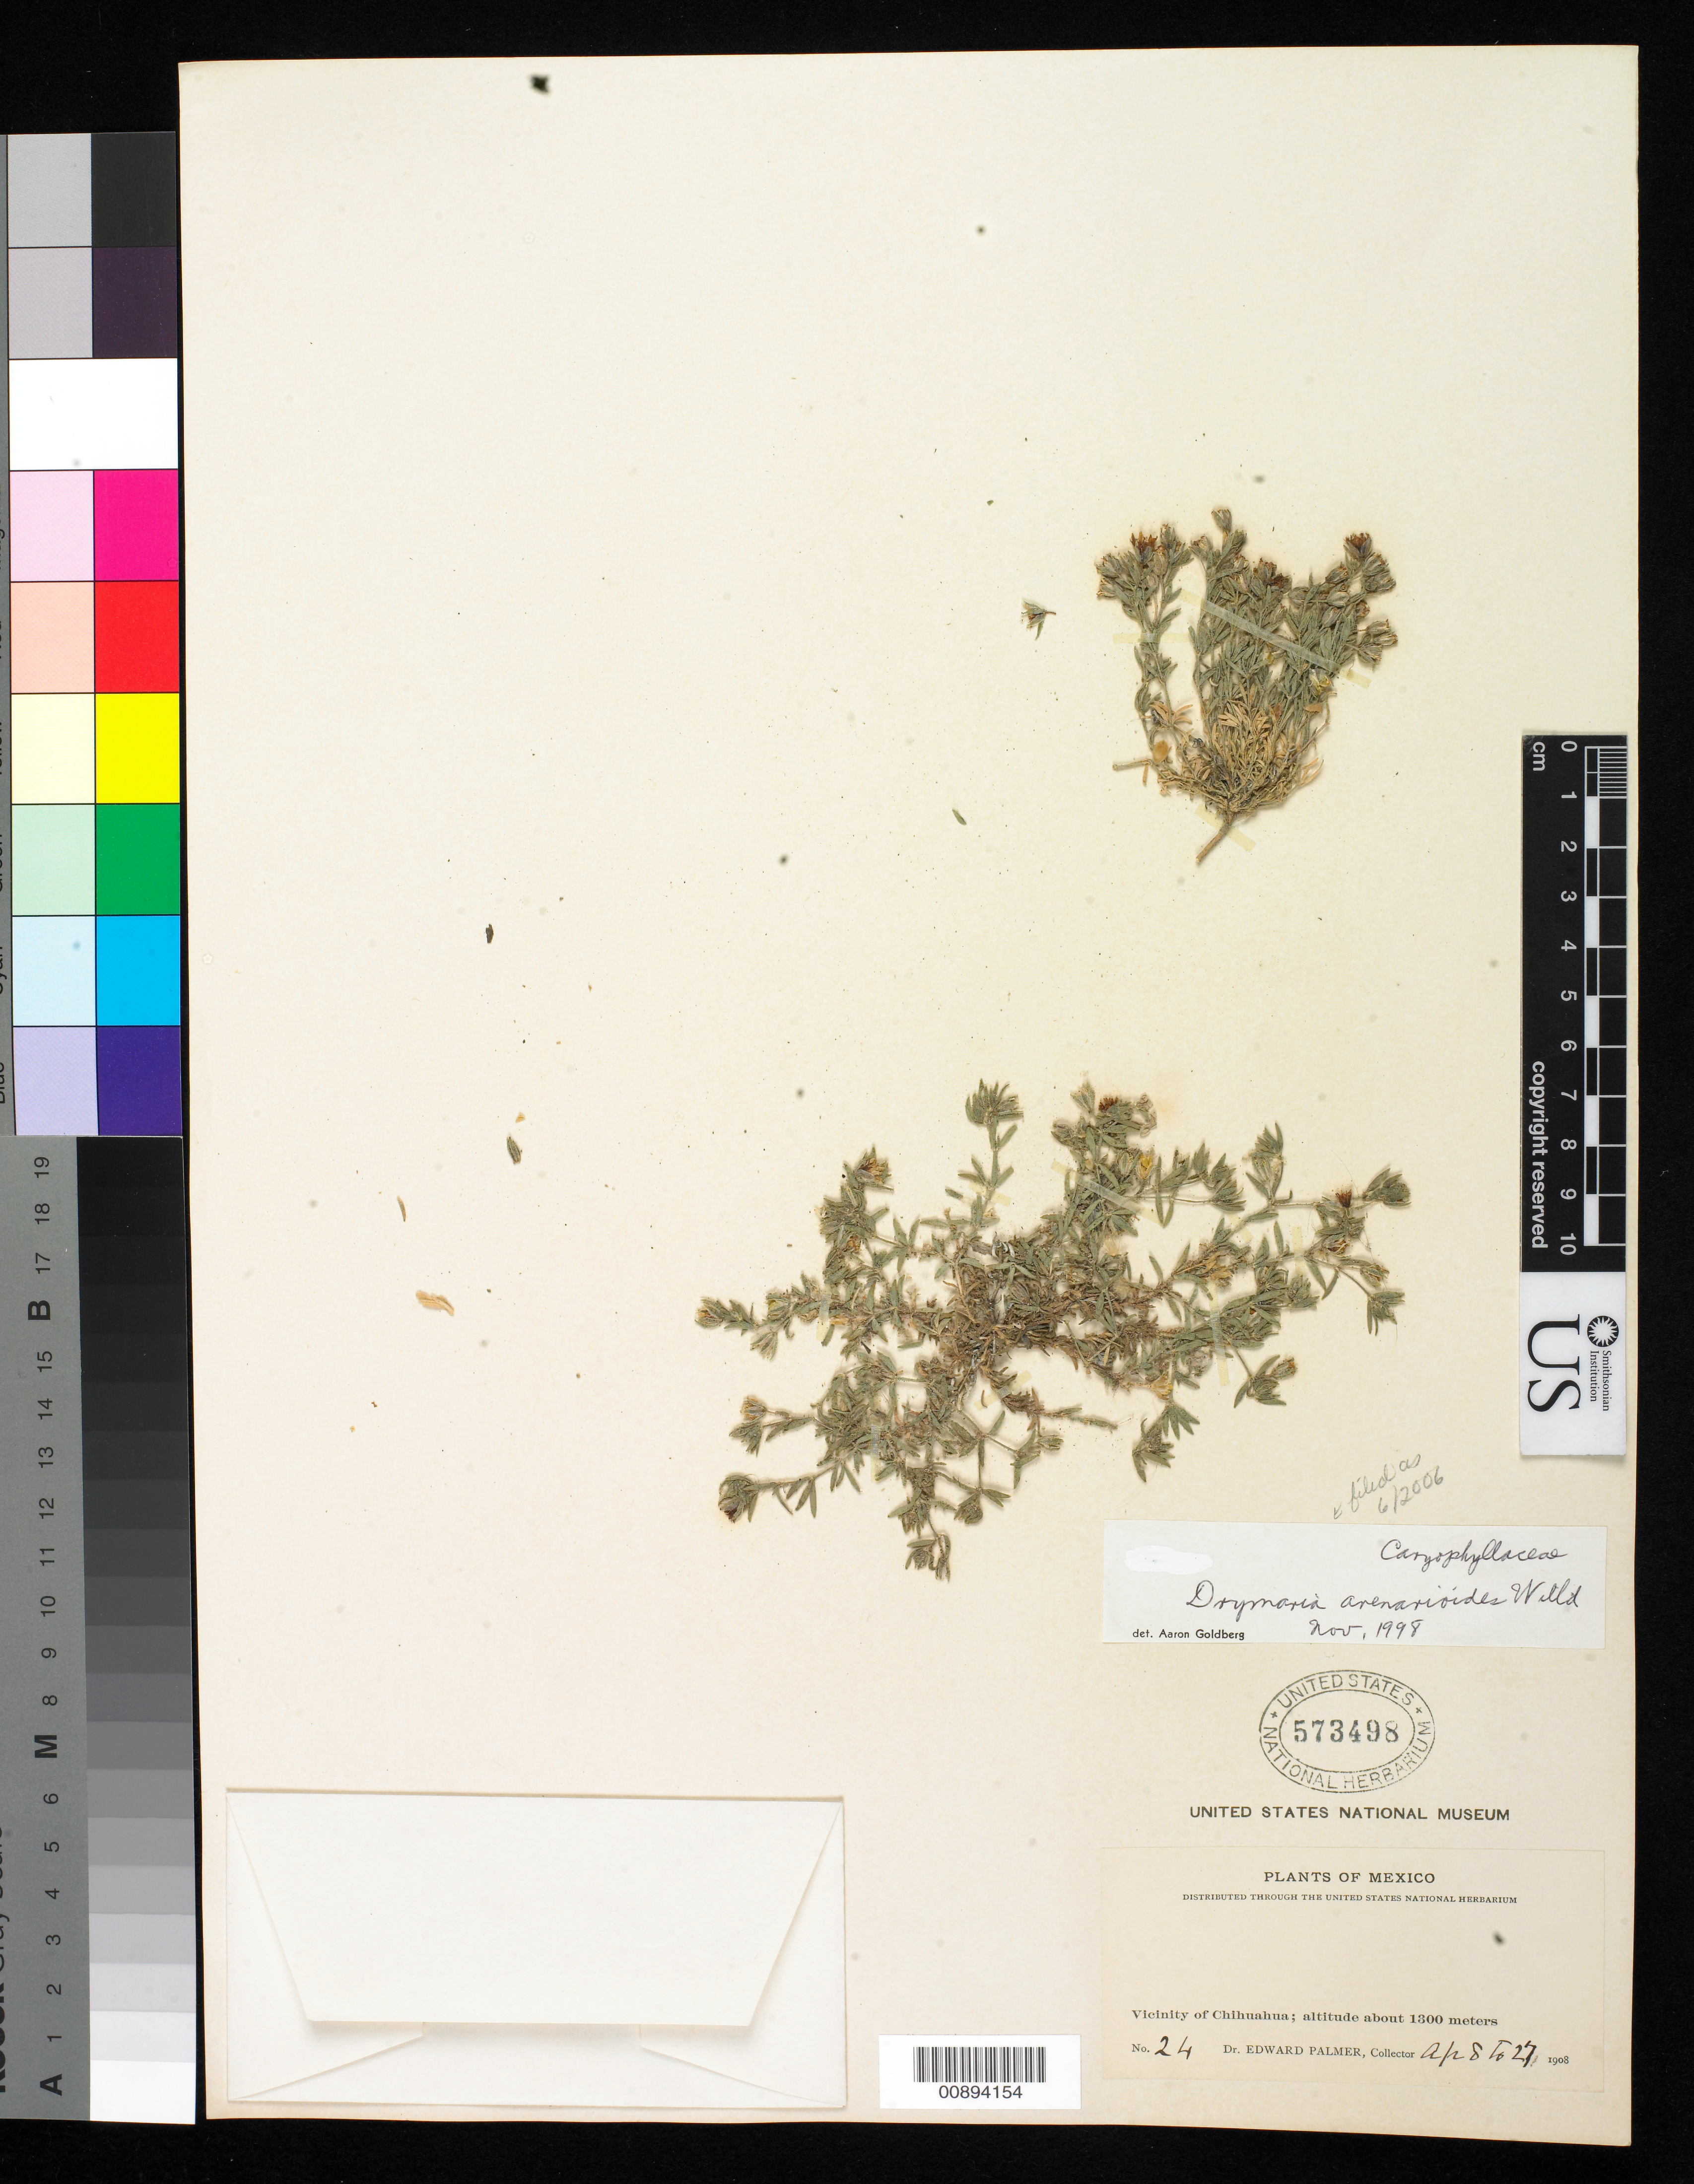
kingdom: Plantae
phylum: Tracheophyta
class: Magnoliopsida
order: Caryophyllales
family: Caryophyllaceae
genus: Drymaria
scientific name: Drymaria arenarioides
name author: Willd. ex Roem. & Schult.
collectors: E. Palmer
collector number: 24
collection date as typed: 08 Apr 1908 to 27 Apr 1908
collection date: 1908-04-08/1908-04-27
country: Mexico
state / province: Chihuahua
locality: Vicinity of Chihuahua.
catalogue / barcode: US 573498